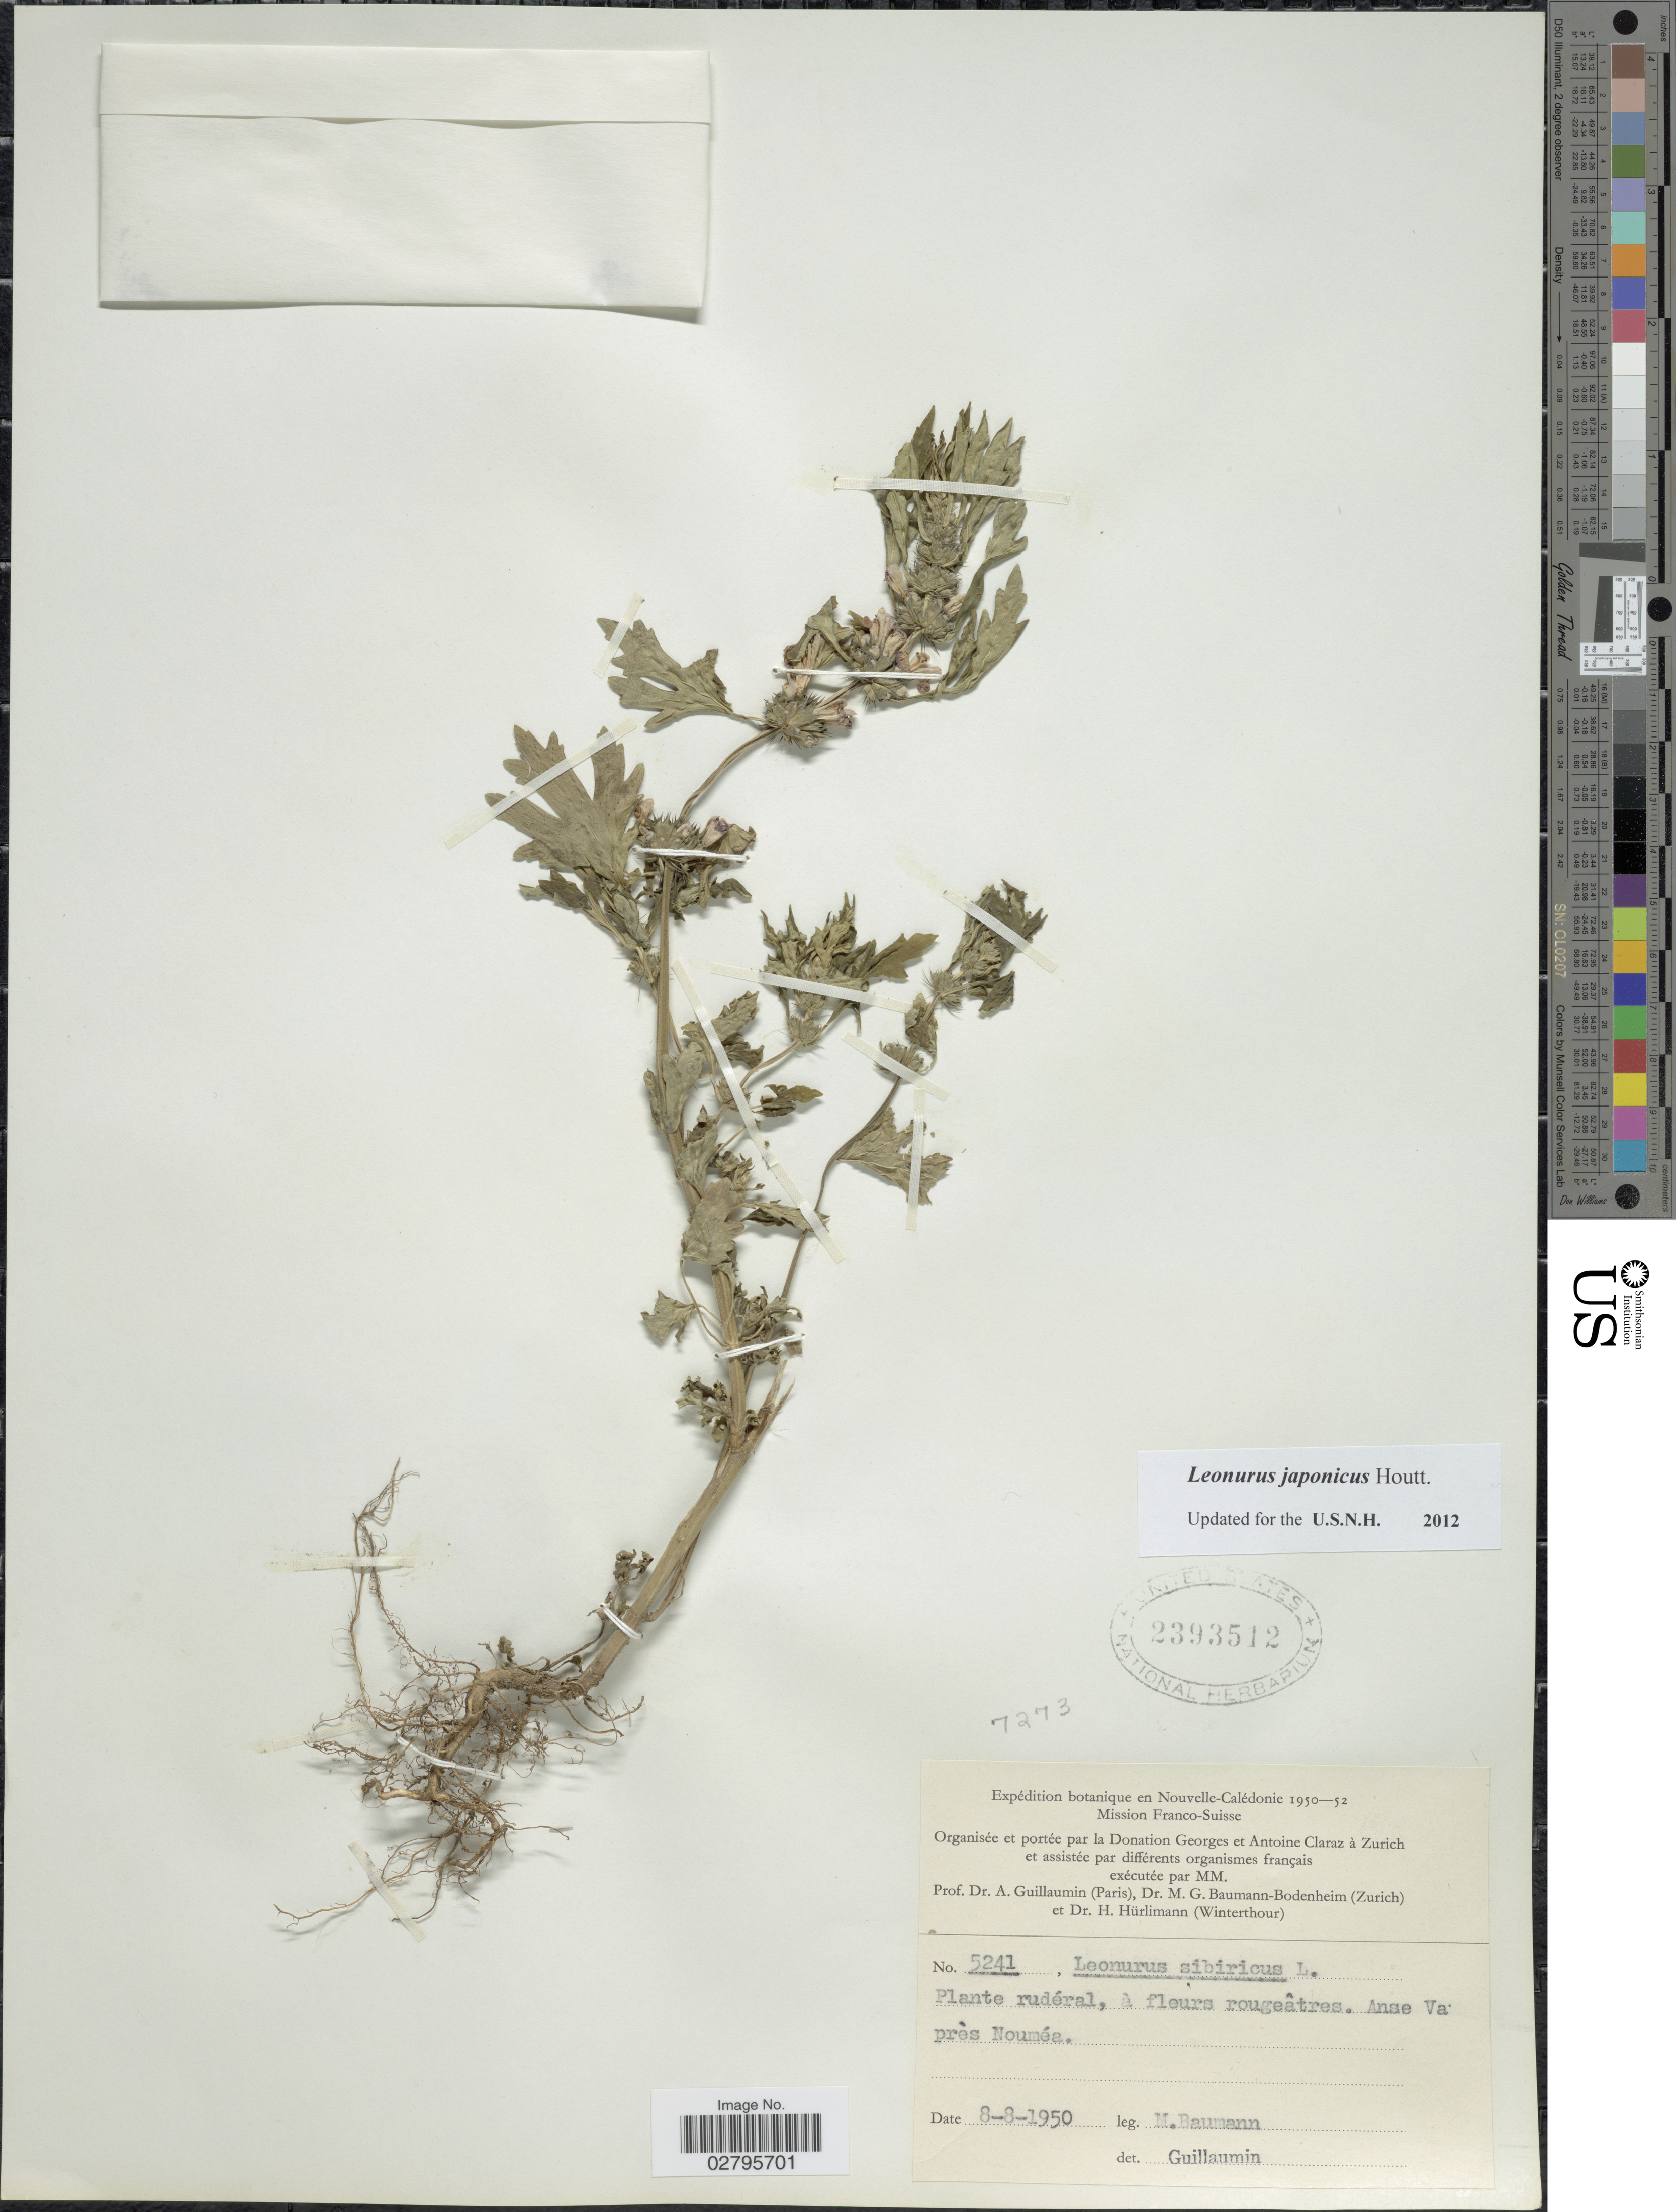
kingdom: Plantae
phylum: Tracheophyta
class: Magnoliopsida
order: Lamiales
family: Lamiaceae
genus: Leonurus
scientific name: Leonurus japonicus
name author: Houtt.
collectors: M. Baumann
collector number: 5241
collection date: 1950-08-08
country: New Caledonia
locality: Anse Va près Nouméa.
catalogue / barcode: US 2393512